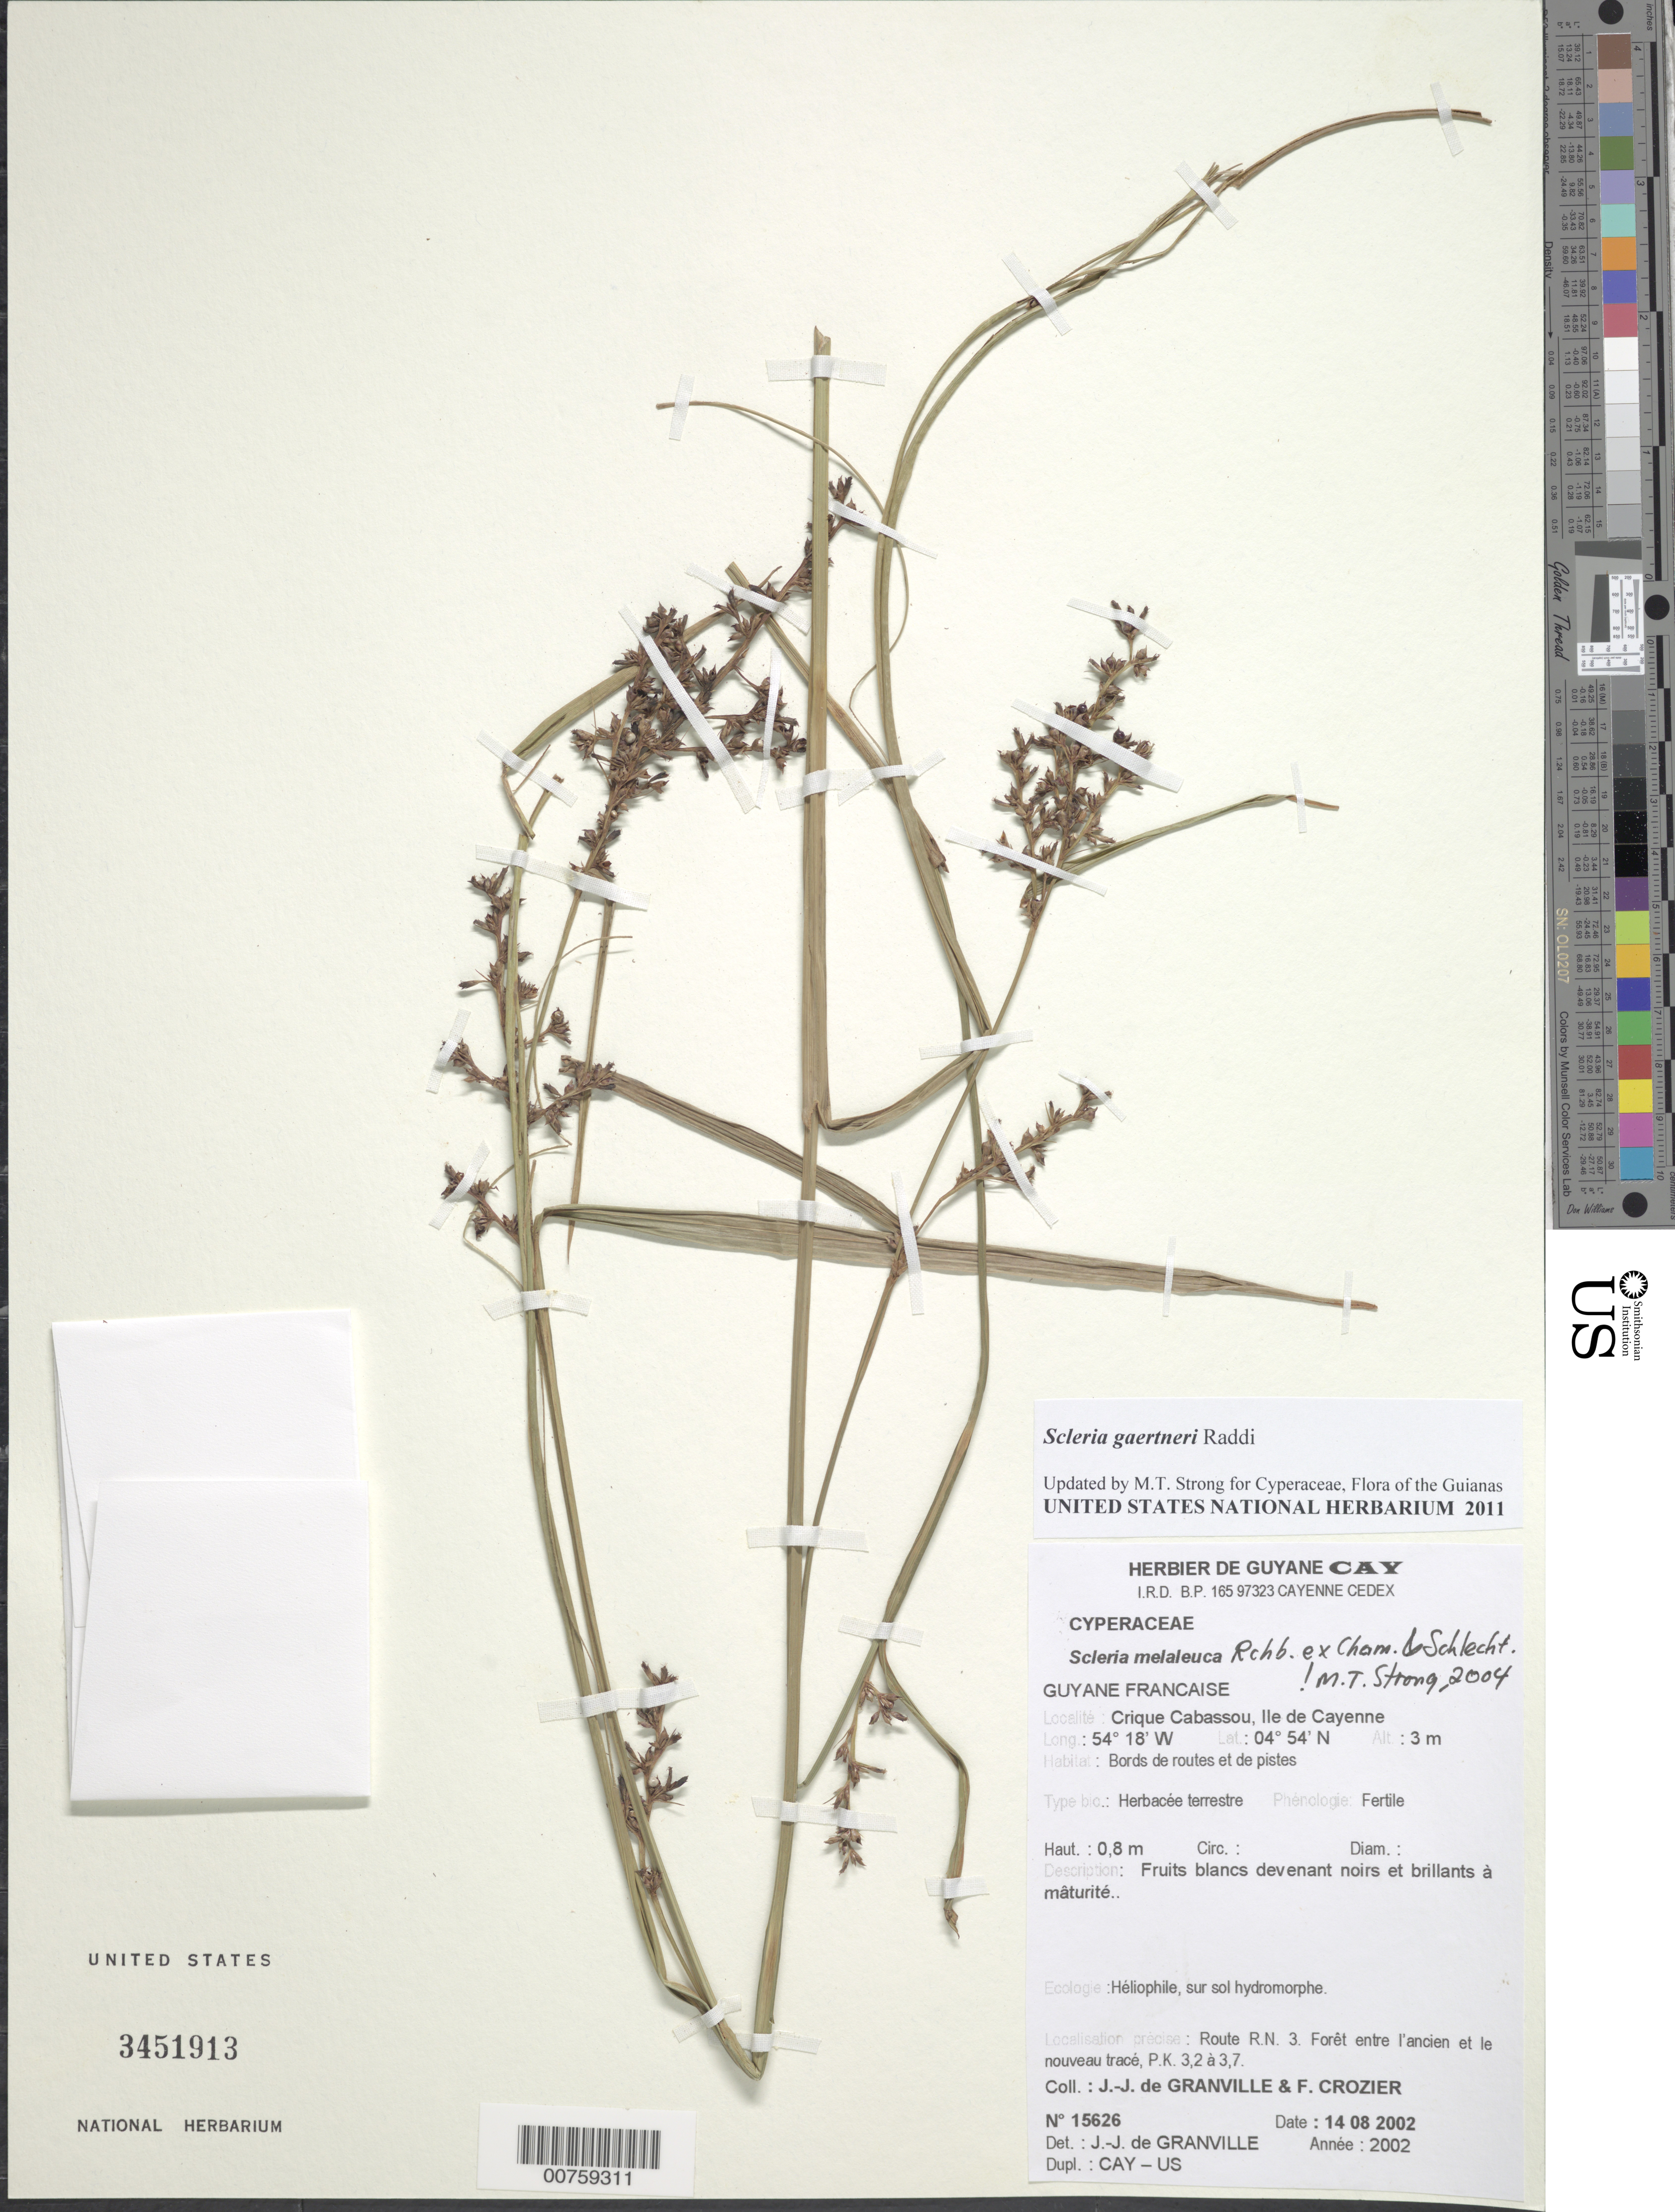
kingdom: Plantae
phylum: Tracheophyta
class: Liliopsida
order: Poales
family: Cyperaceae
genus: Scleria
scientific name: Scleria gaertneri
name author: Raddi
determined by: Strong, M. T., (US), Smithsonian Institution - National Museum of Natural History (UNITED STATES)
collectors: J.-J. de Granville & F. Crozier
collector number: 15626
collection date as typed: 14-Aug-02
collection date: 2002-08-14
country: French Guiana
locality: Crique Cabassou, Ile de Cayenne, Route R.N. 3, nouveau trace, PK 3.2-3.7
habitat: Bordes de routes et de pistes; heliophile, sur sol hydromorphe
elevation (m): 3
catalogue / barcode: US 3451913